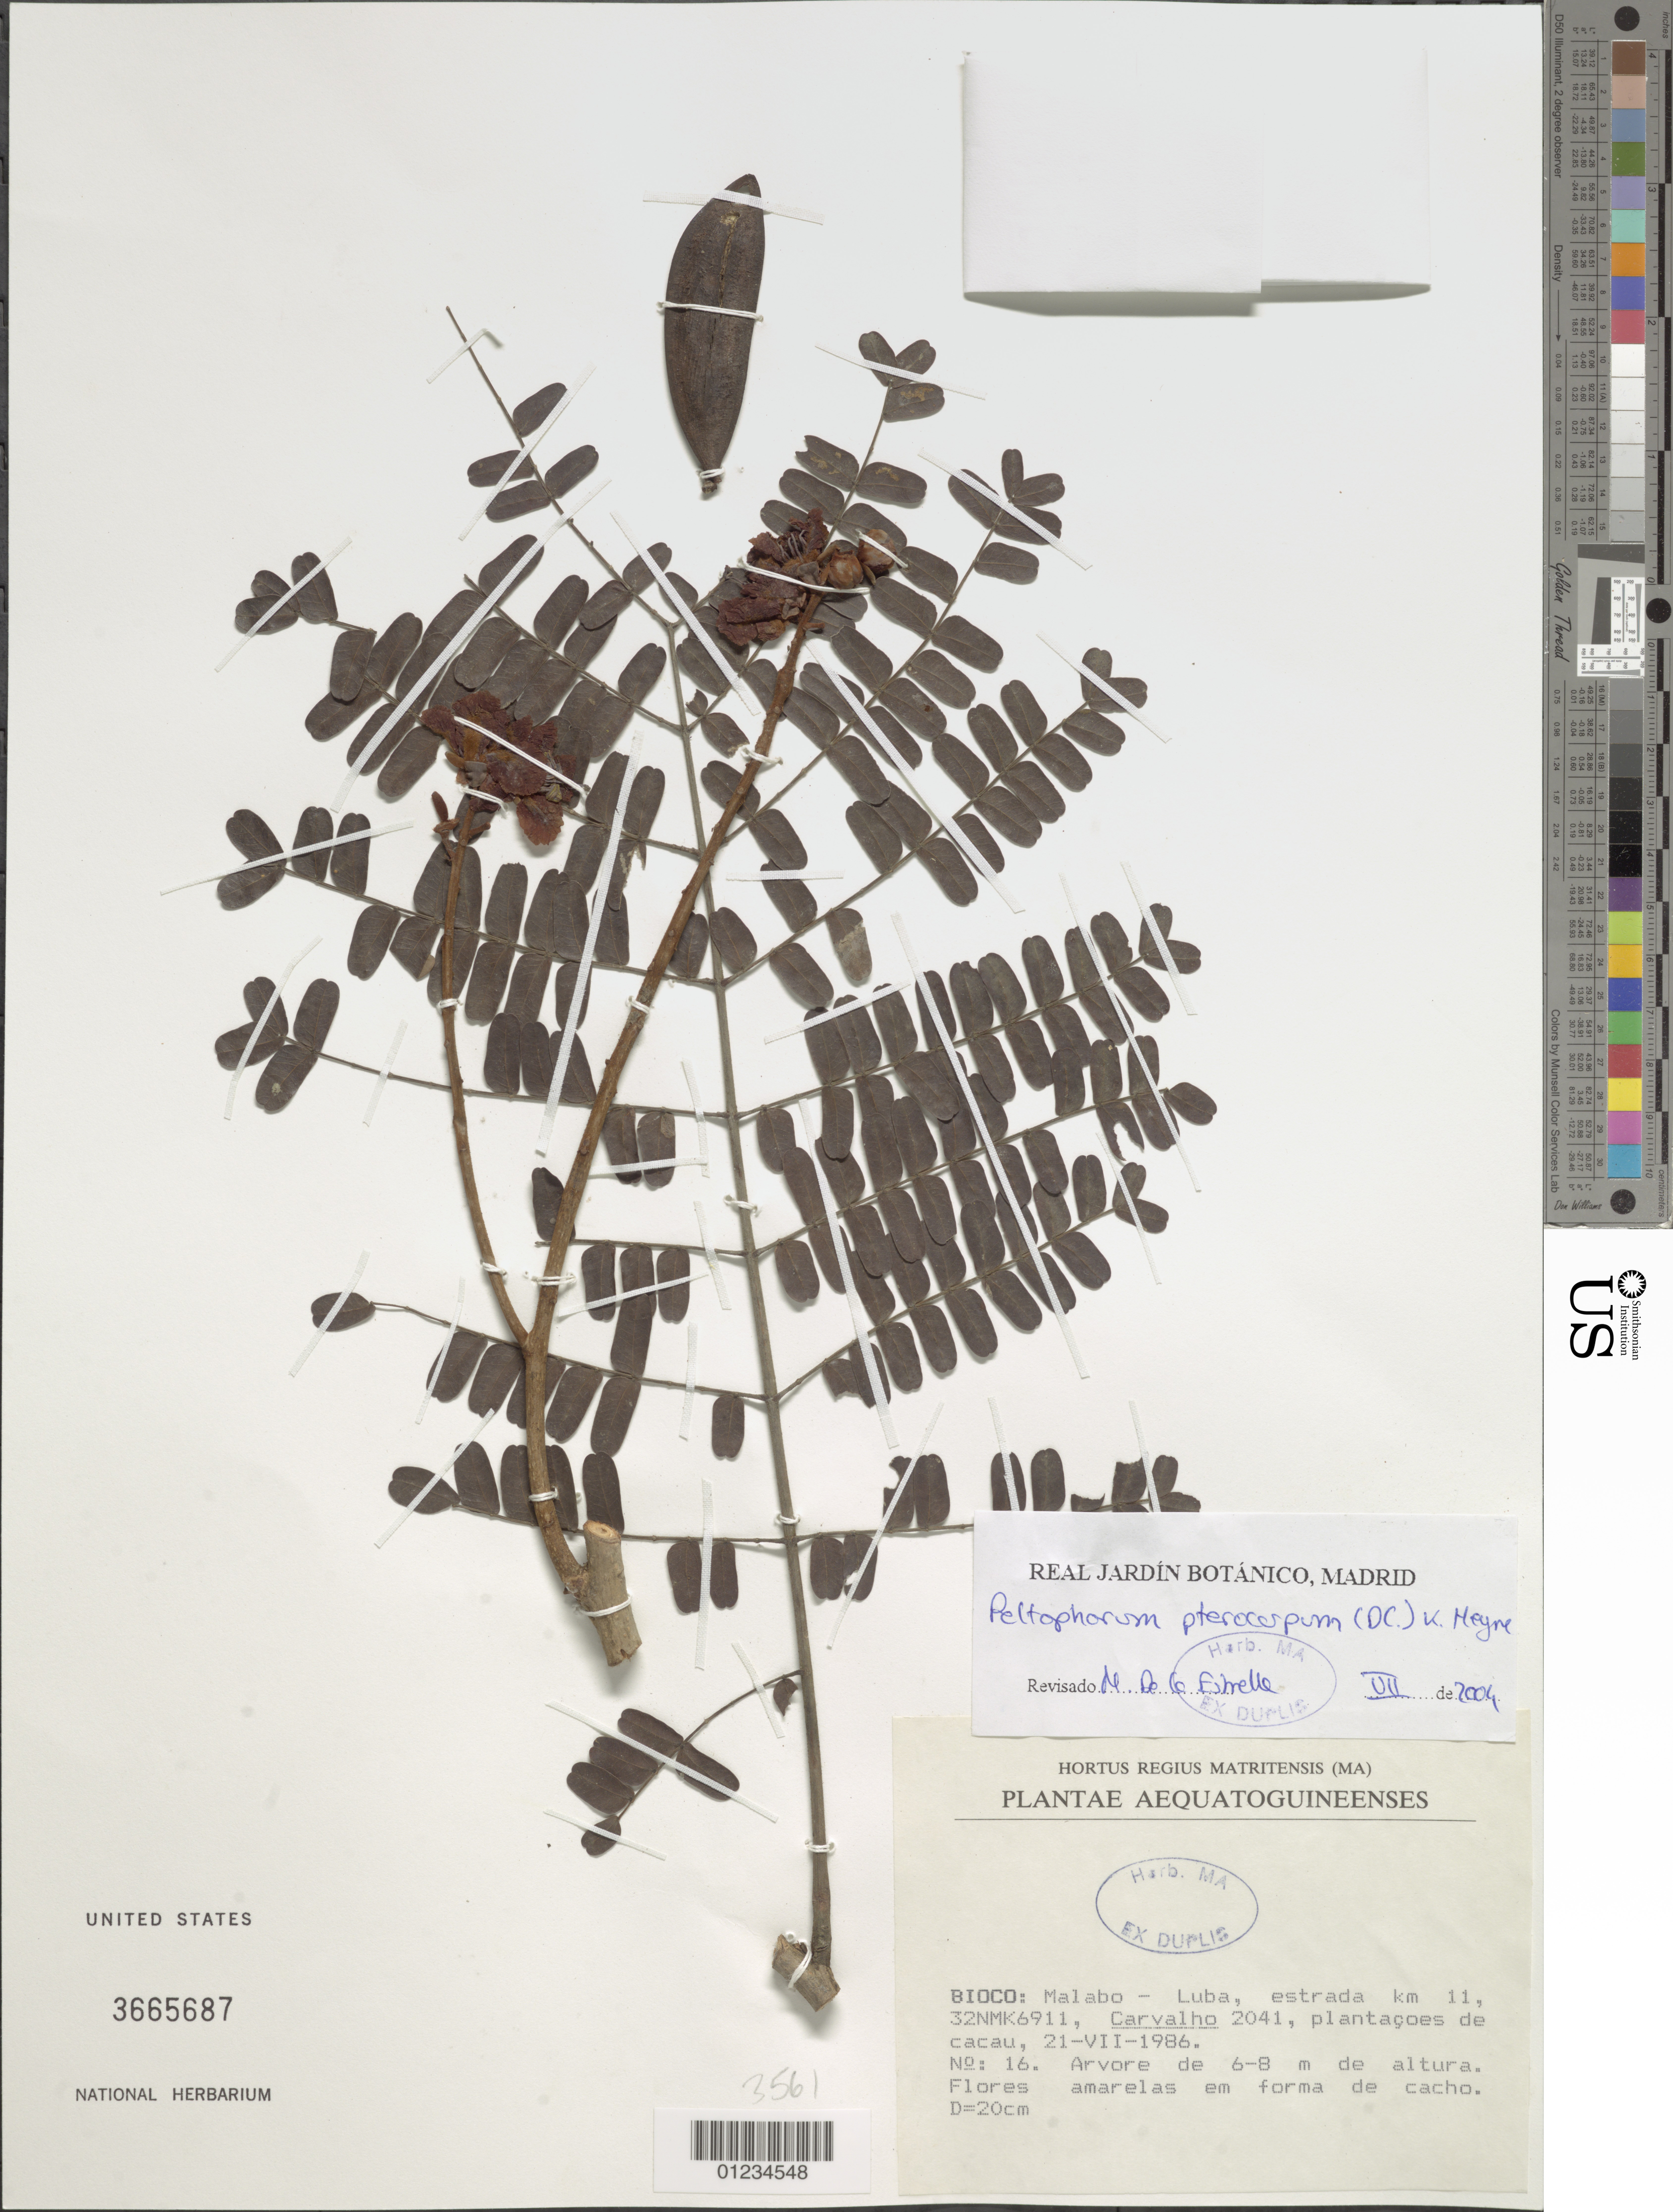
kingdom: Plantae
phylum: Tracheophyta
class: Magnoliopsida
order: Fabales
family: Fabaceae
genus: Peltophorum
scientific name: Peltophorum pterocarpum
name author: (DC.) Backer ex K. Heyne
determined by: de la Estrella, M.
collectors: Carvalho, --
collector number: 2041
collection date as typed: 21-VII-1986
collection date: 1986-09-21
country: Equatorial Guinea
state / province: Bioko Norte / Bioko Sur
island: Bioko [Bioco]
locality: Malabo - Luba, estrada km 11. Plantacoes de cacau.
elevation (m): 6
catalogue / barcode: US 3665687